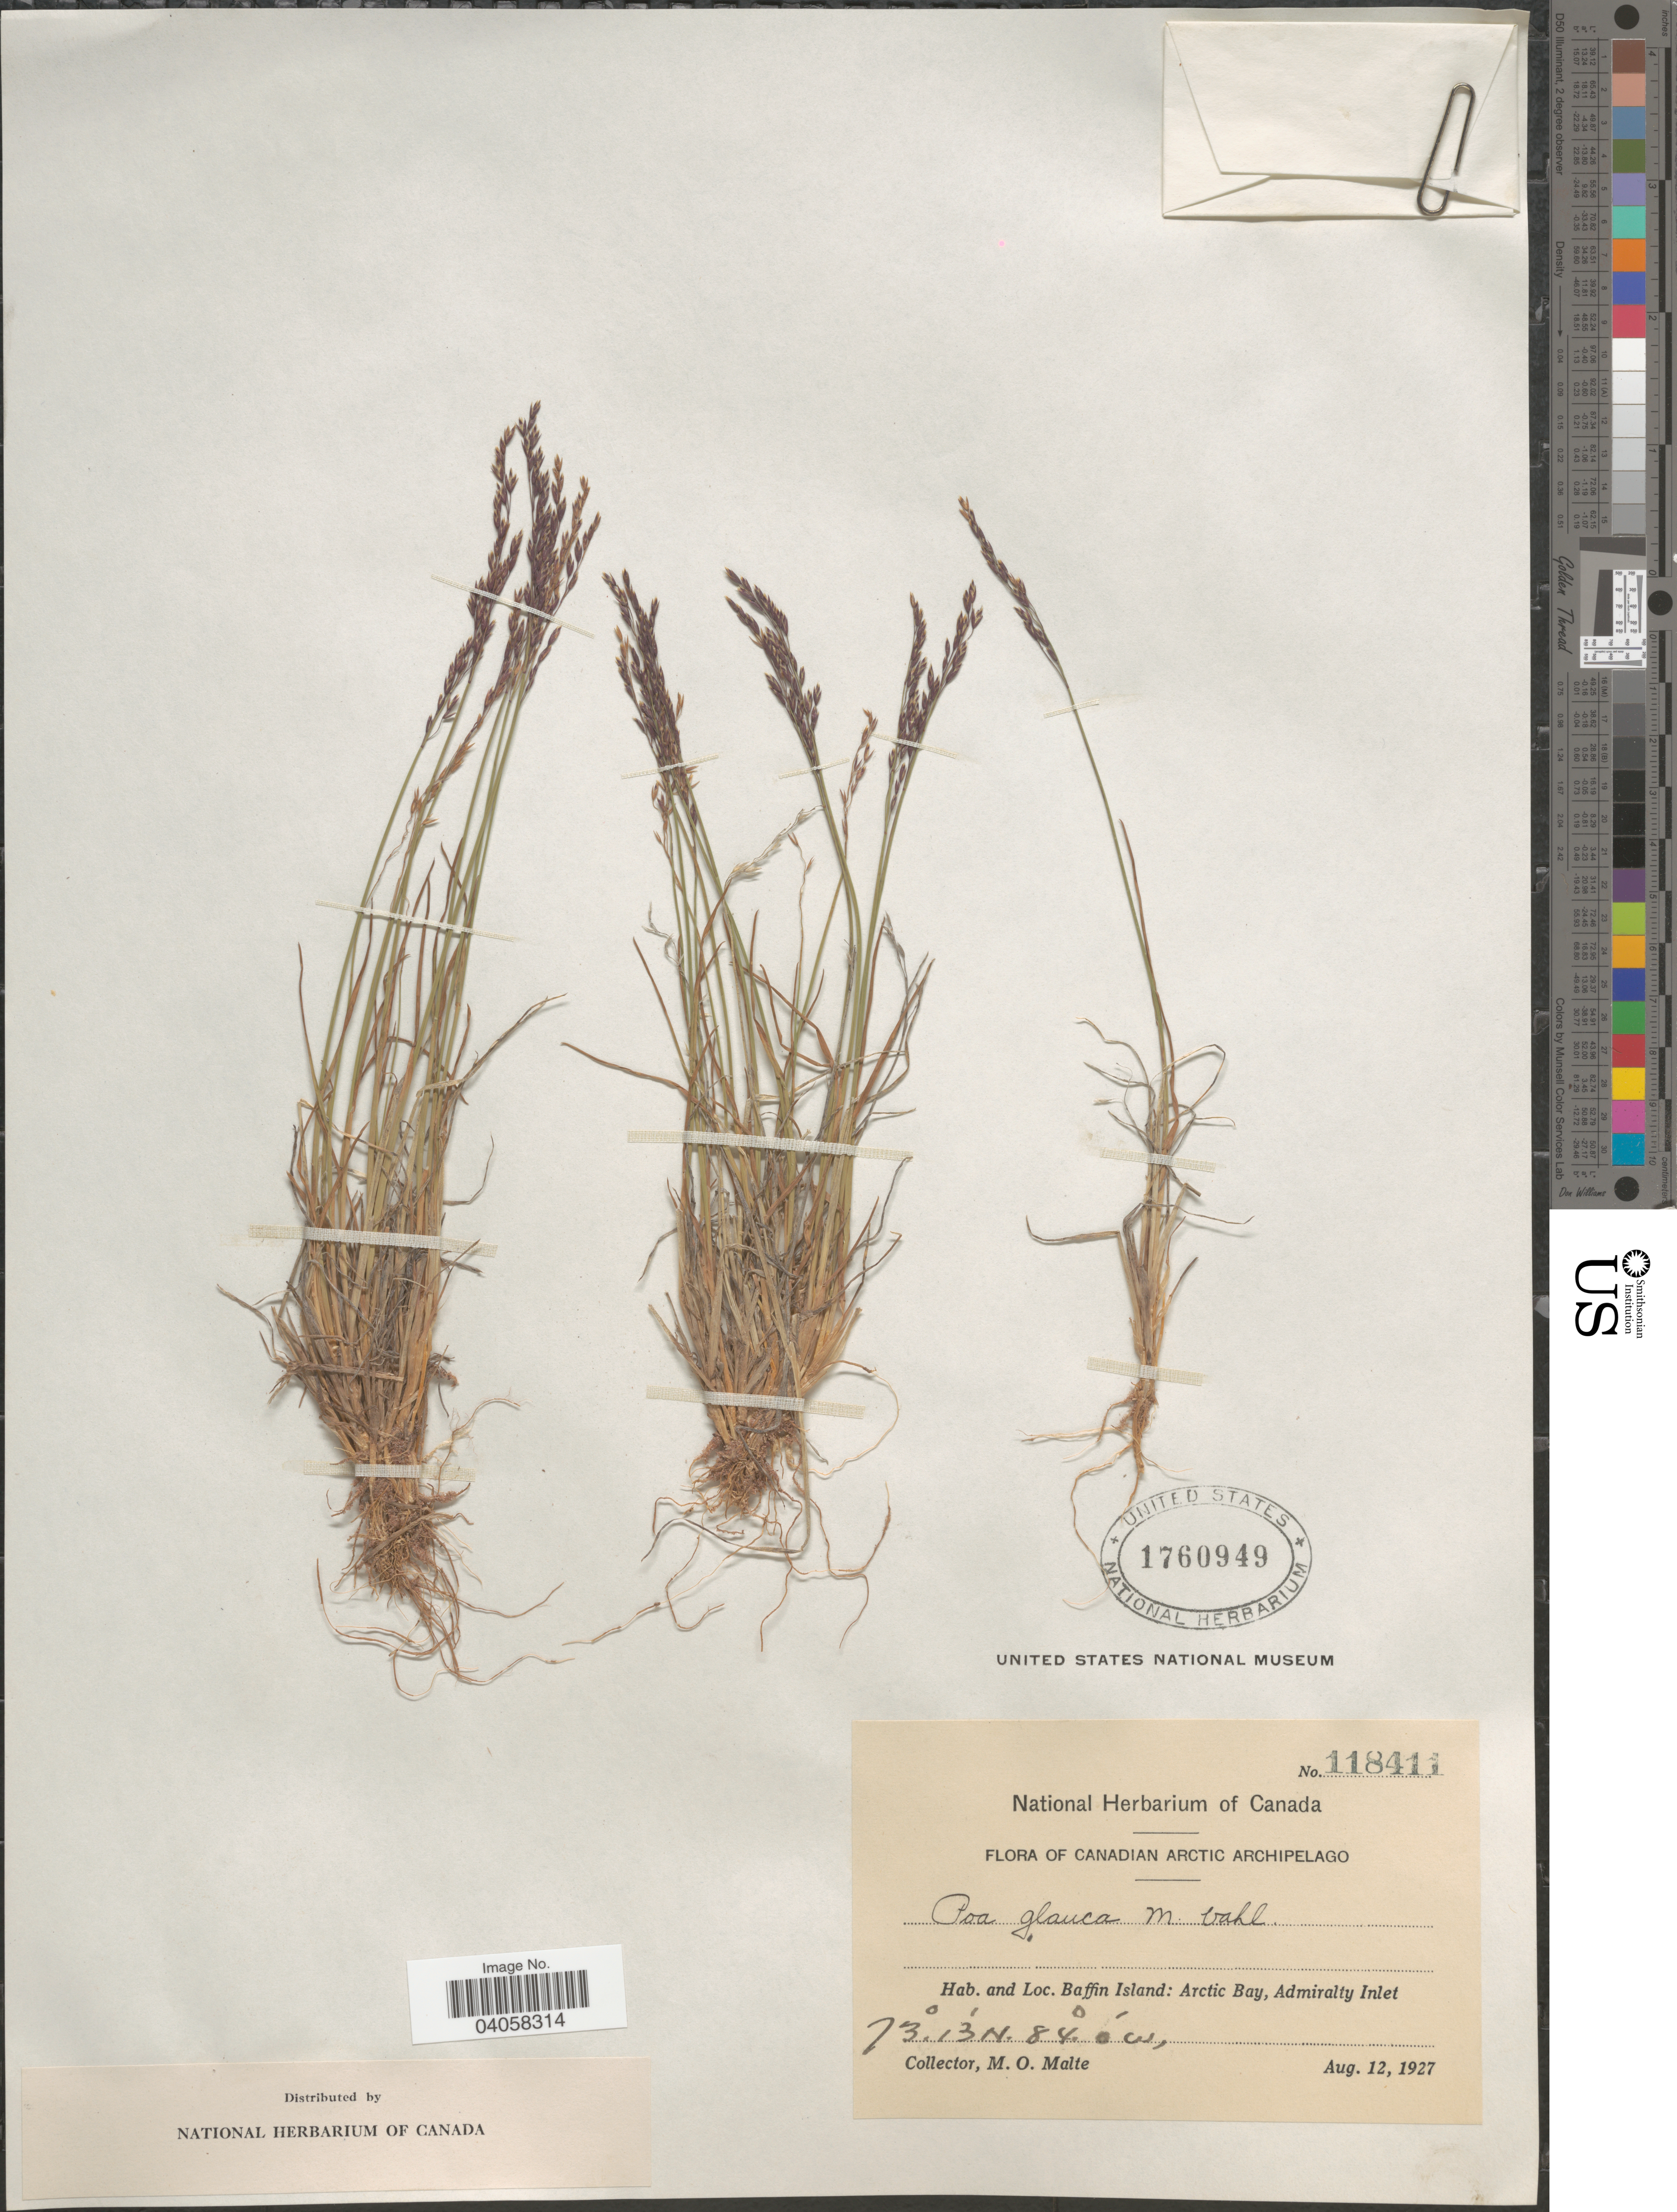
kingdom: Plantae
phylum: Tracheophyta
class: Liliopsida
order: Poales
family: Poaceae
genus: Poa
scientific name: Poa glauca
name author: Vahl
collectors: M. O. Malte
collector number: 118411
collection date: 1927-08-12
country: Canada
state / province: Nunavut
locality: Canadian Arctic Archipelago. Baffin Island: Arctic Bay, Admiralty Inlet.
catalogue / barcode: US 1760949